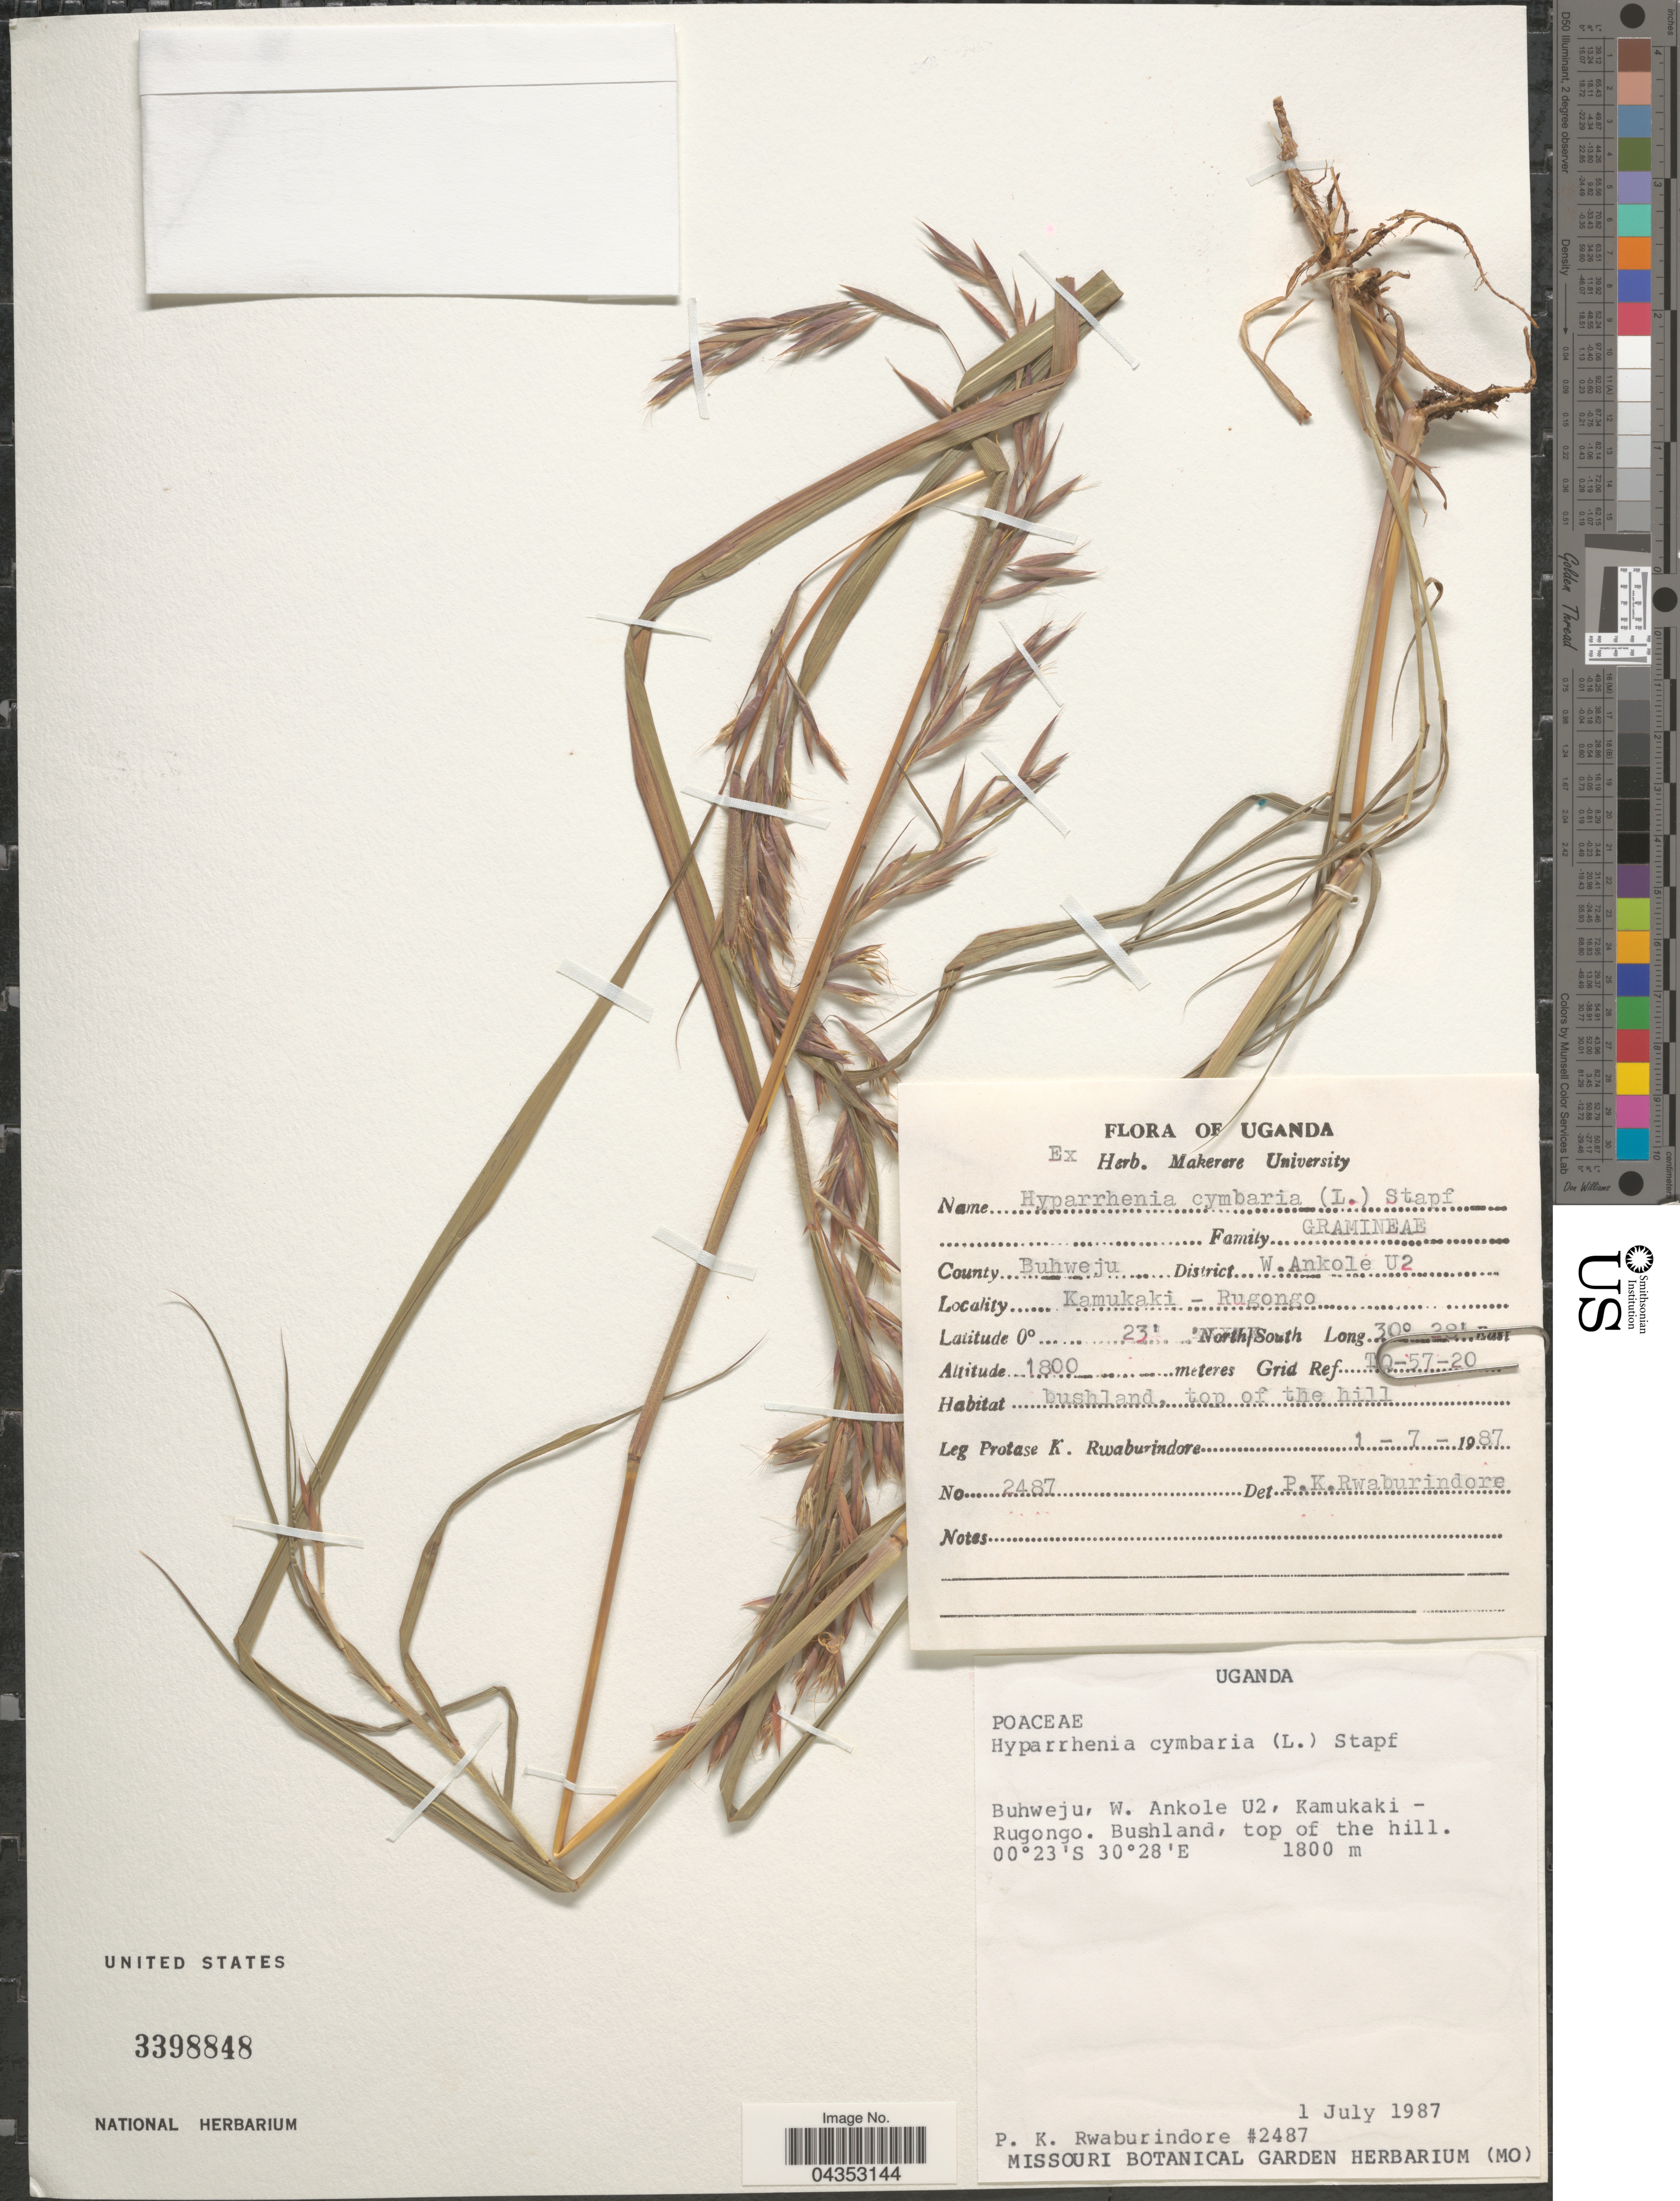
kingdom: Plantae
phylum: Tracheophyta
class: Liliopsida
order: Poales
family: Poaceae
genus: Hyparrhenia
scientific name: Hyparrhenia cymbaria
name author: (L.) Stapf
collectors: P. Rwaburindore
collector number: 2487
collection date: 1987-07-01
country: Uganda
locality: County Buhweju. District W. Ankole U2. Kamukaki-Rugongo. Bushland, top of the hill.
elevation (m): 1800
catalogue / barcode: US 3398848